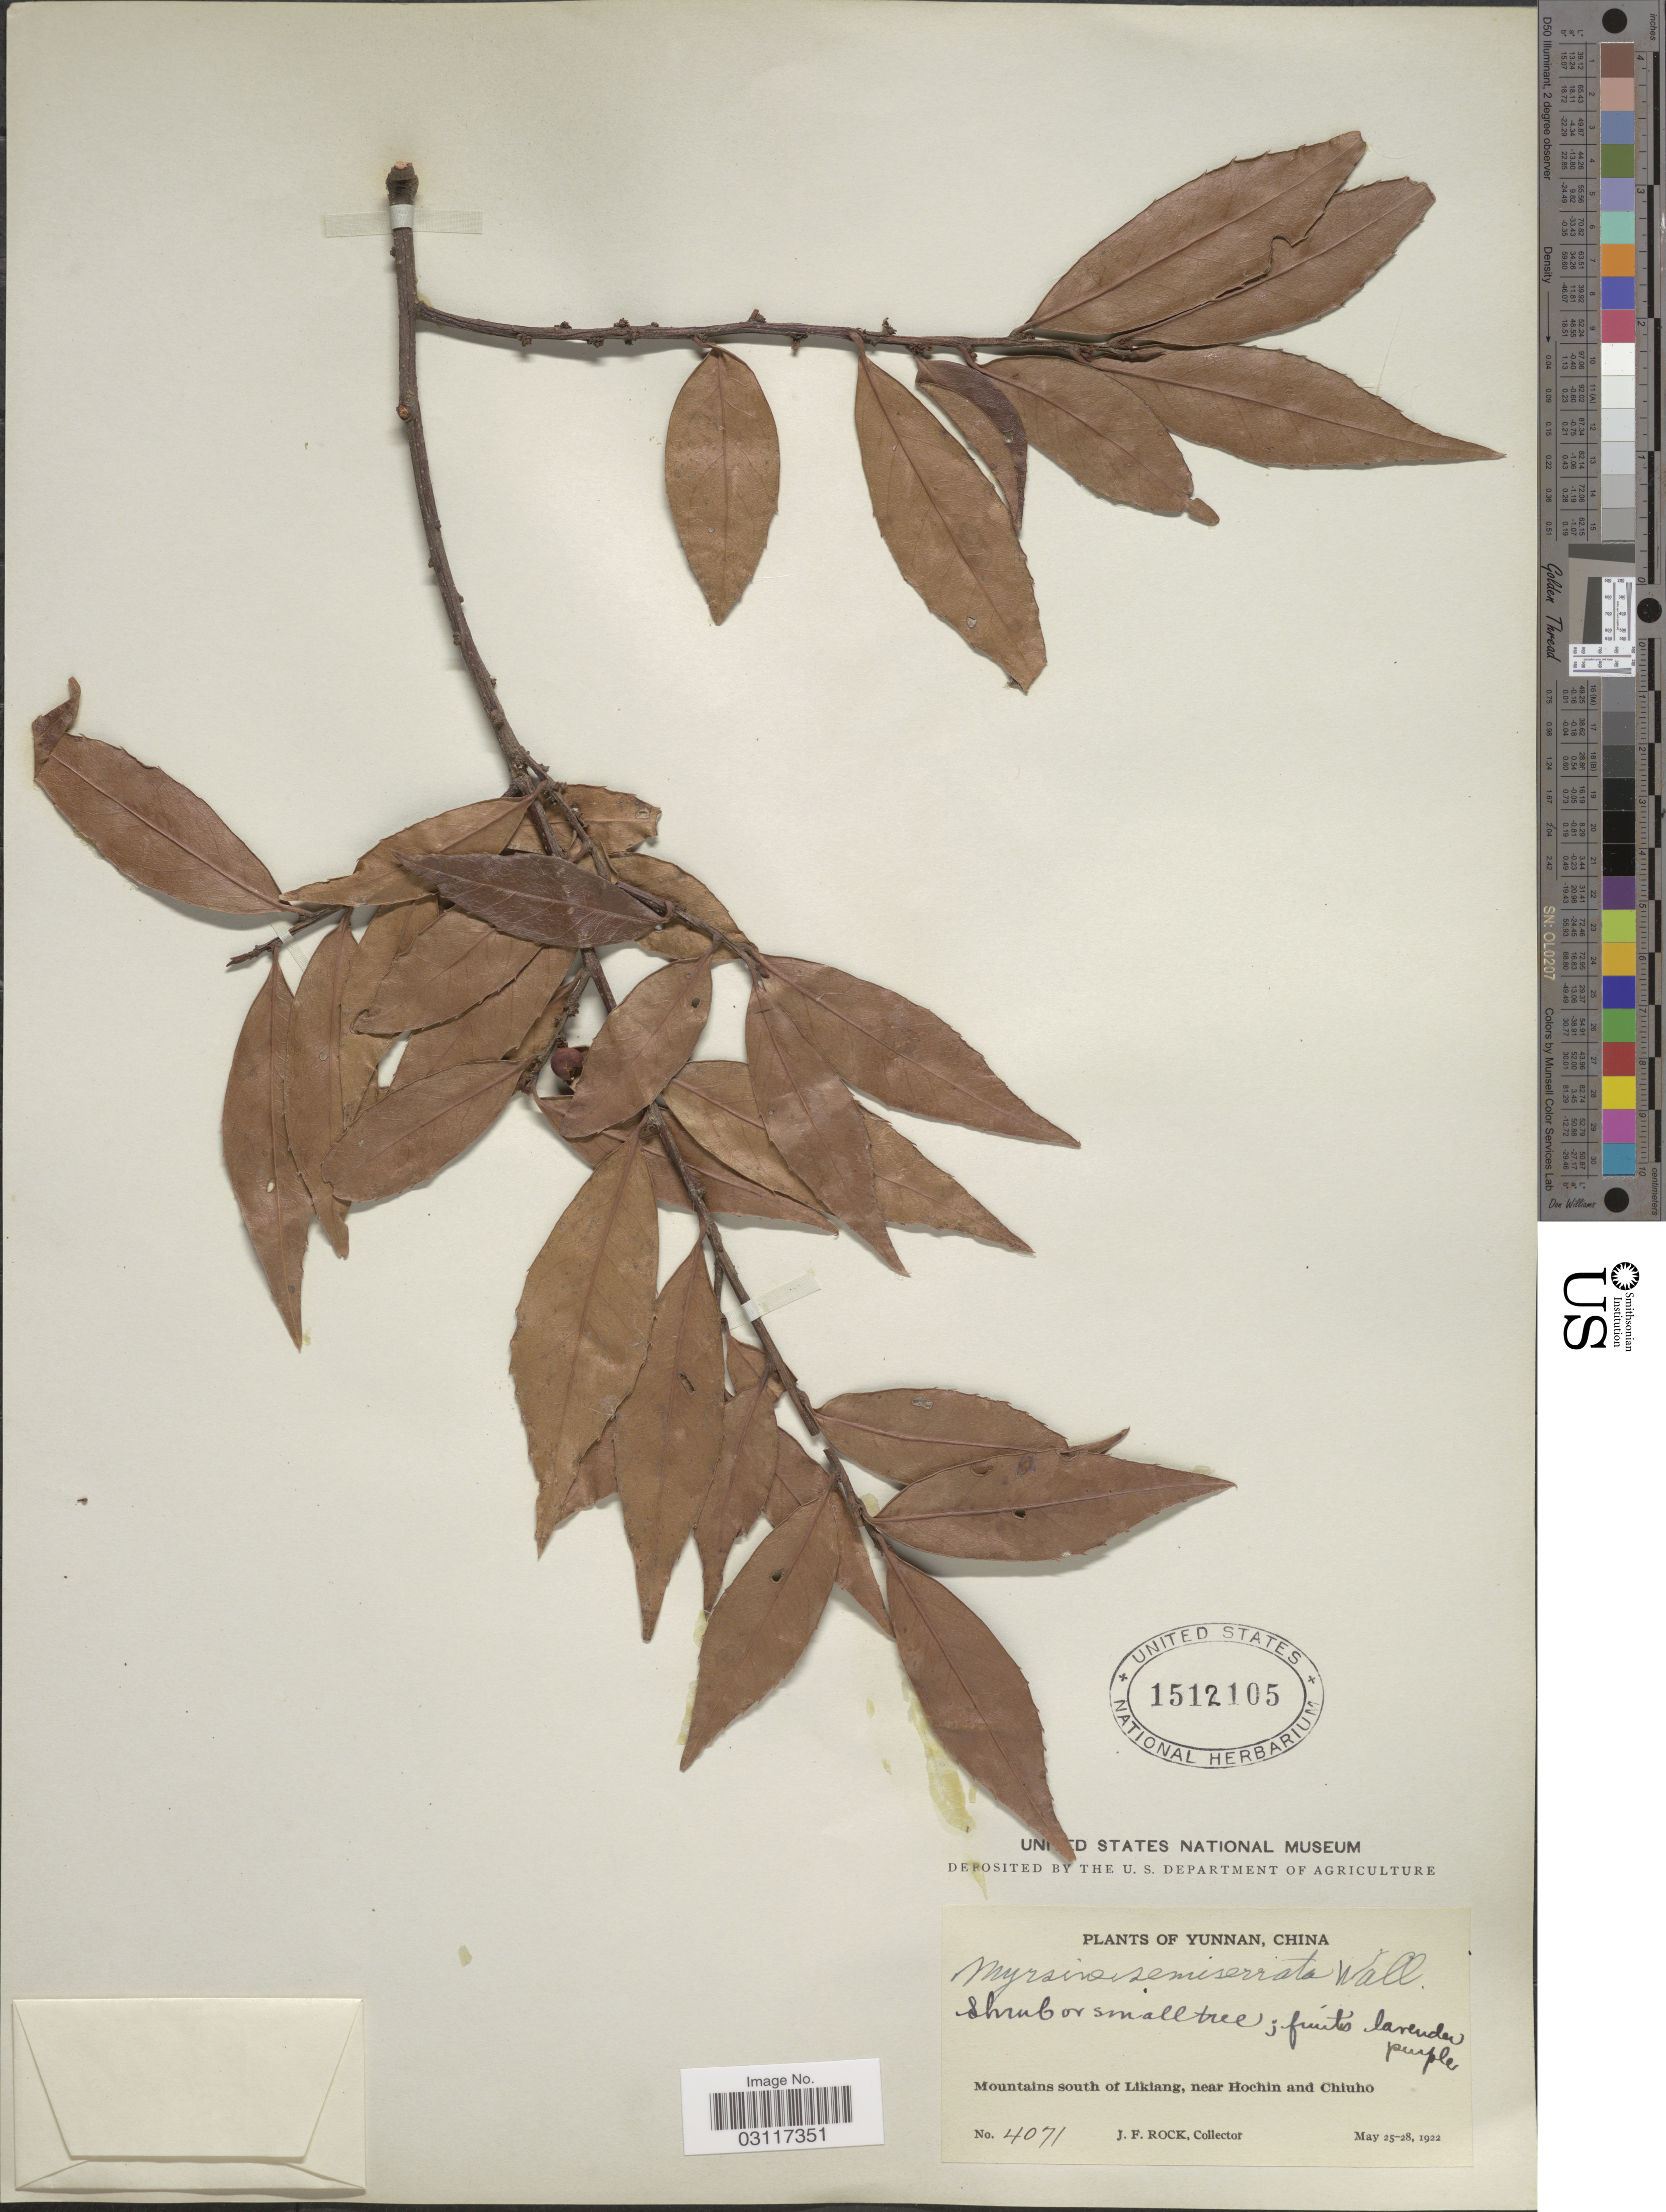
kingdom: Plantae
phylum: Tracheophyta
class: Magnoliopsida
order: Ericales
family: Primulaceae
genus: Myrsine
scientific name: Myrsine semiserrata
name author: Wall.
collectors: J. Rock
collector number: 4071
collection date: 1922-05-25/1922-05-28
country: China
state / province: Yunnan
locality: Mountains south of Likiang, near Hochin and Chiuho.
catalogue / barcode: US 1512105